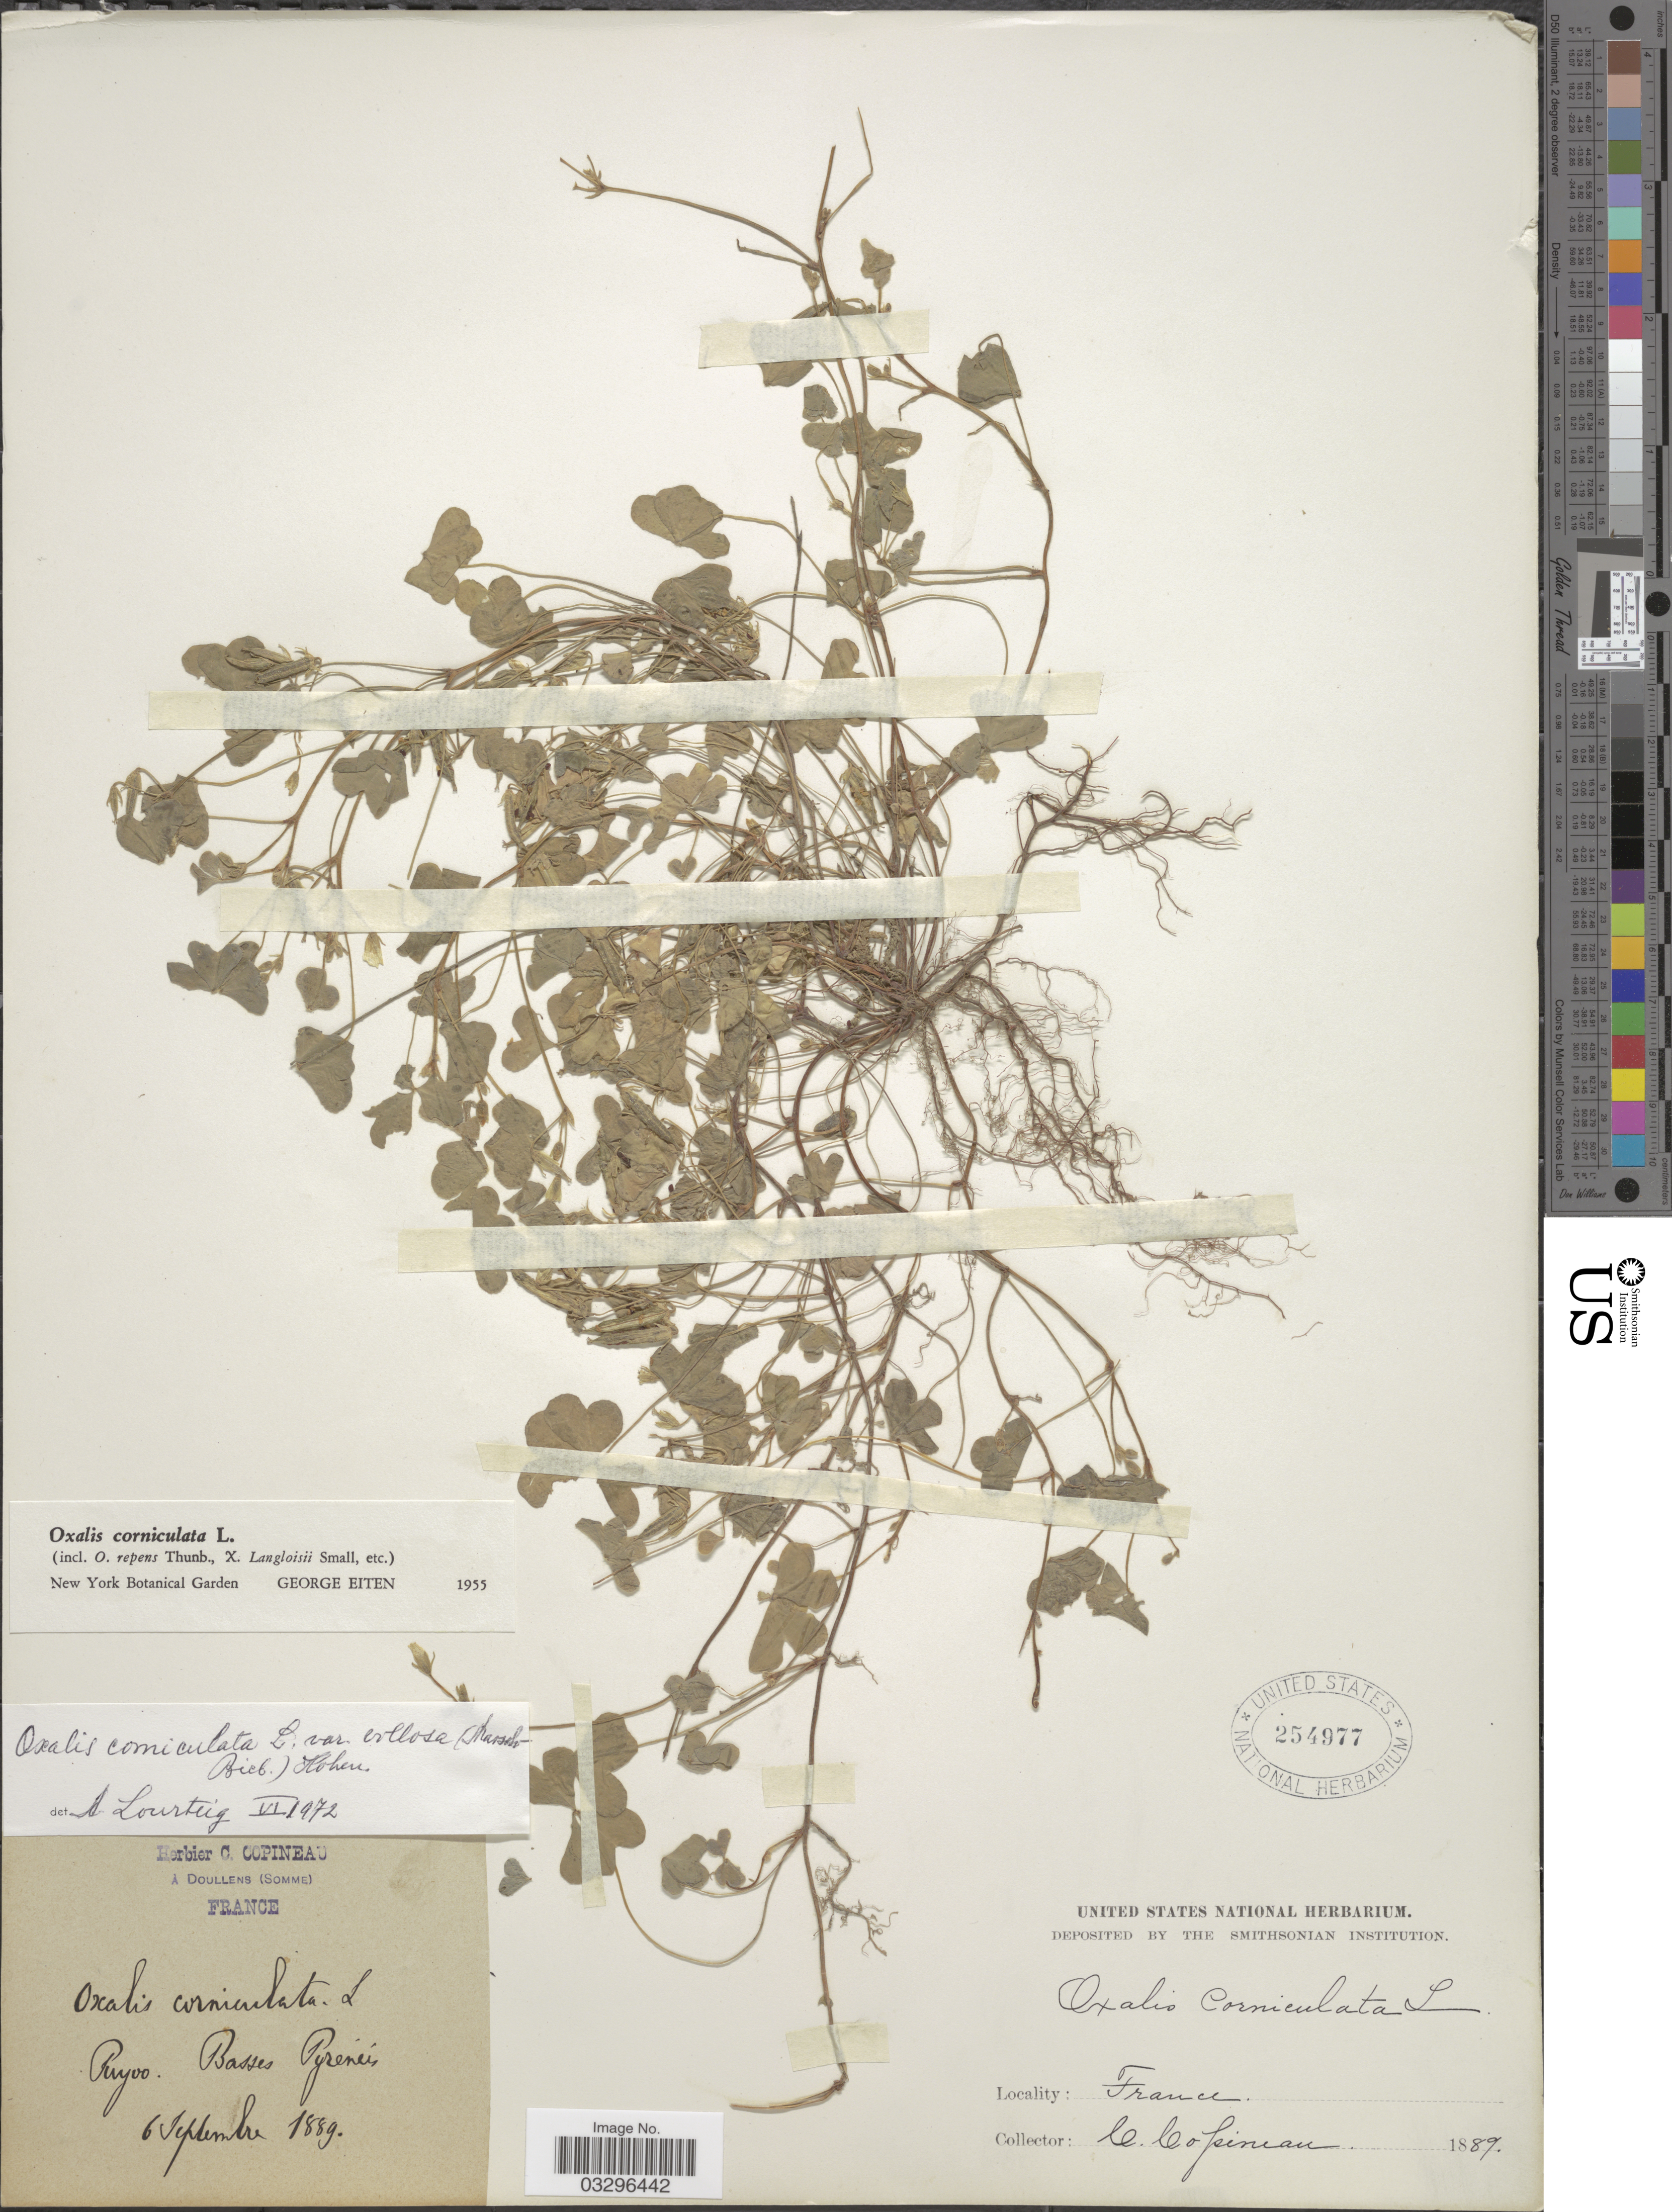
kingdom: Plantae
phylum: Tracheophyta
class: Magnoliopsida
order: Oxalidales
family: Oxalidaceae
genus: Oxalis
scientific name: Oxalis corniculata var. villosa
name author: (M. Bieb.) Hohen.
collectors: C. Copineau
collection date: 1889-09-06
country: France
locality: Puyoo. Basses Pyrénées.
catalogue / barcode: US 254977